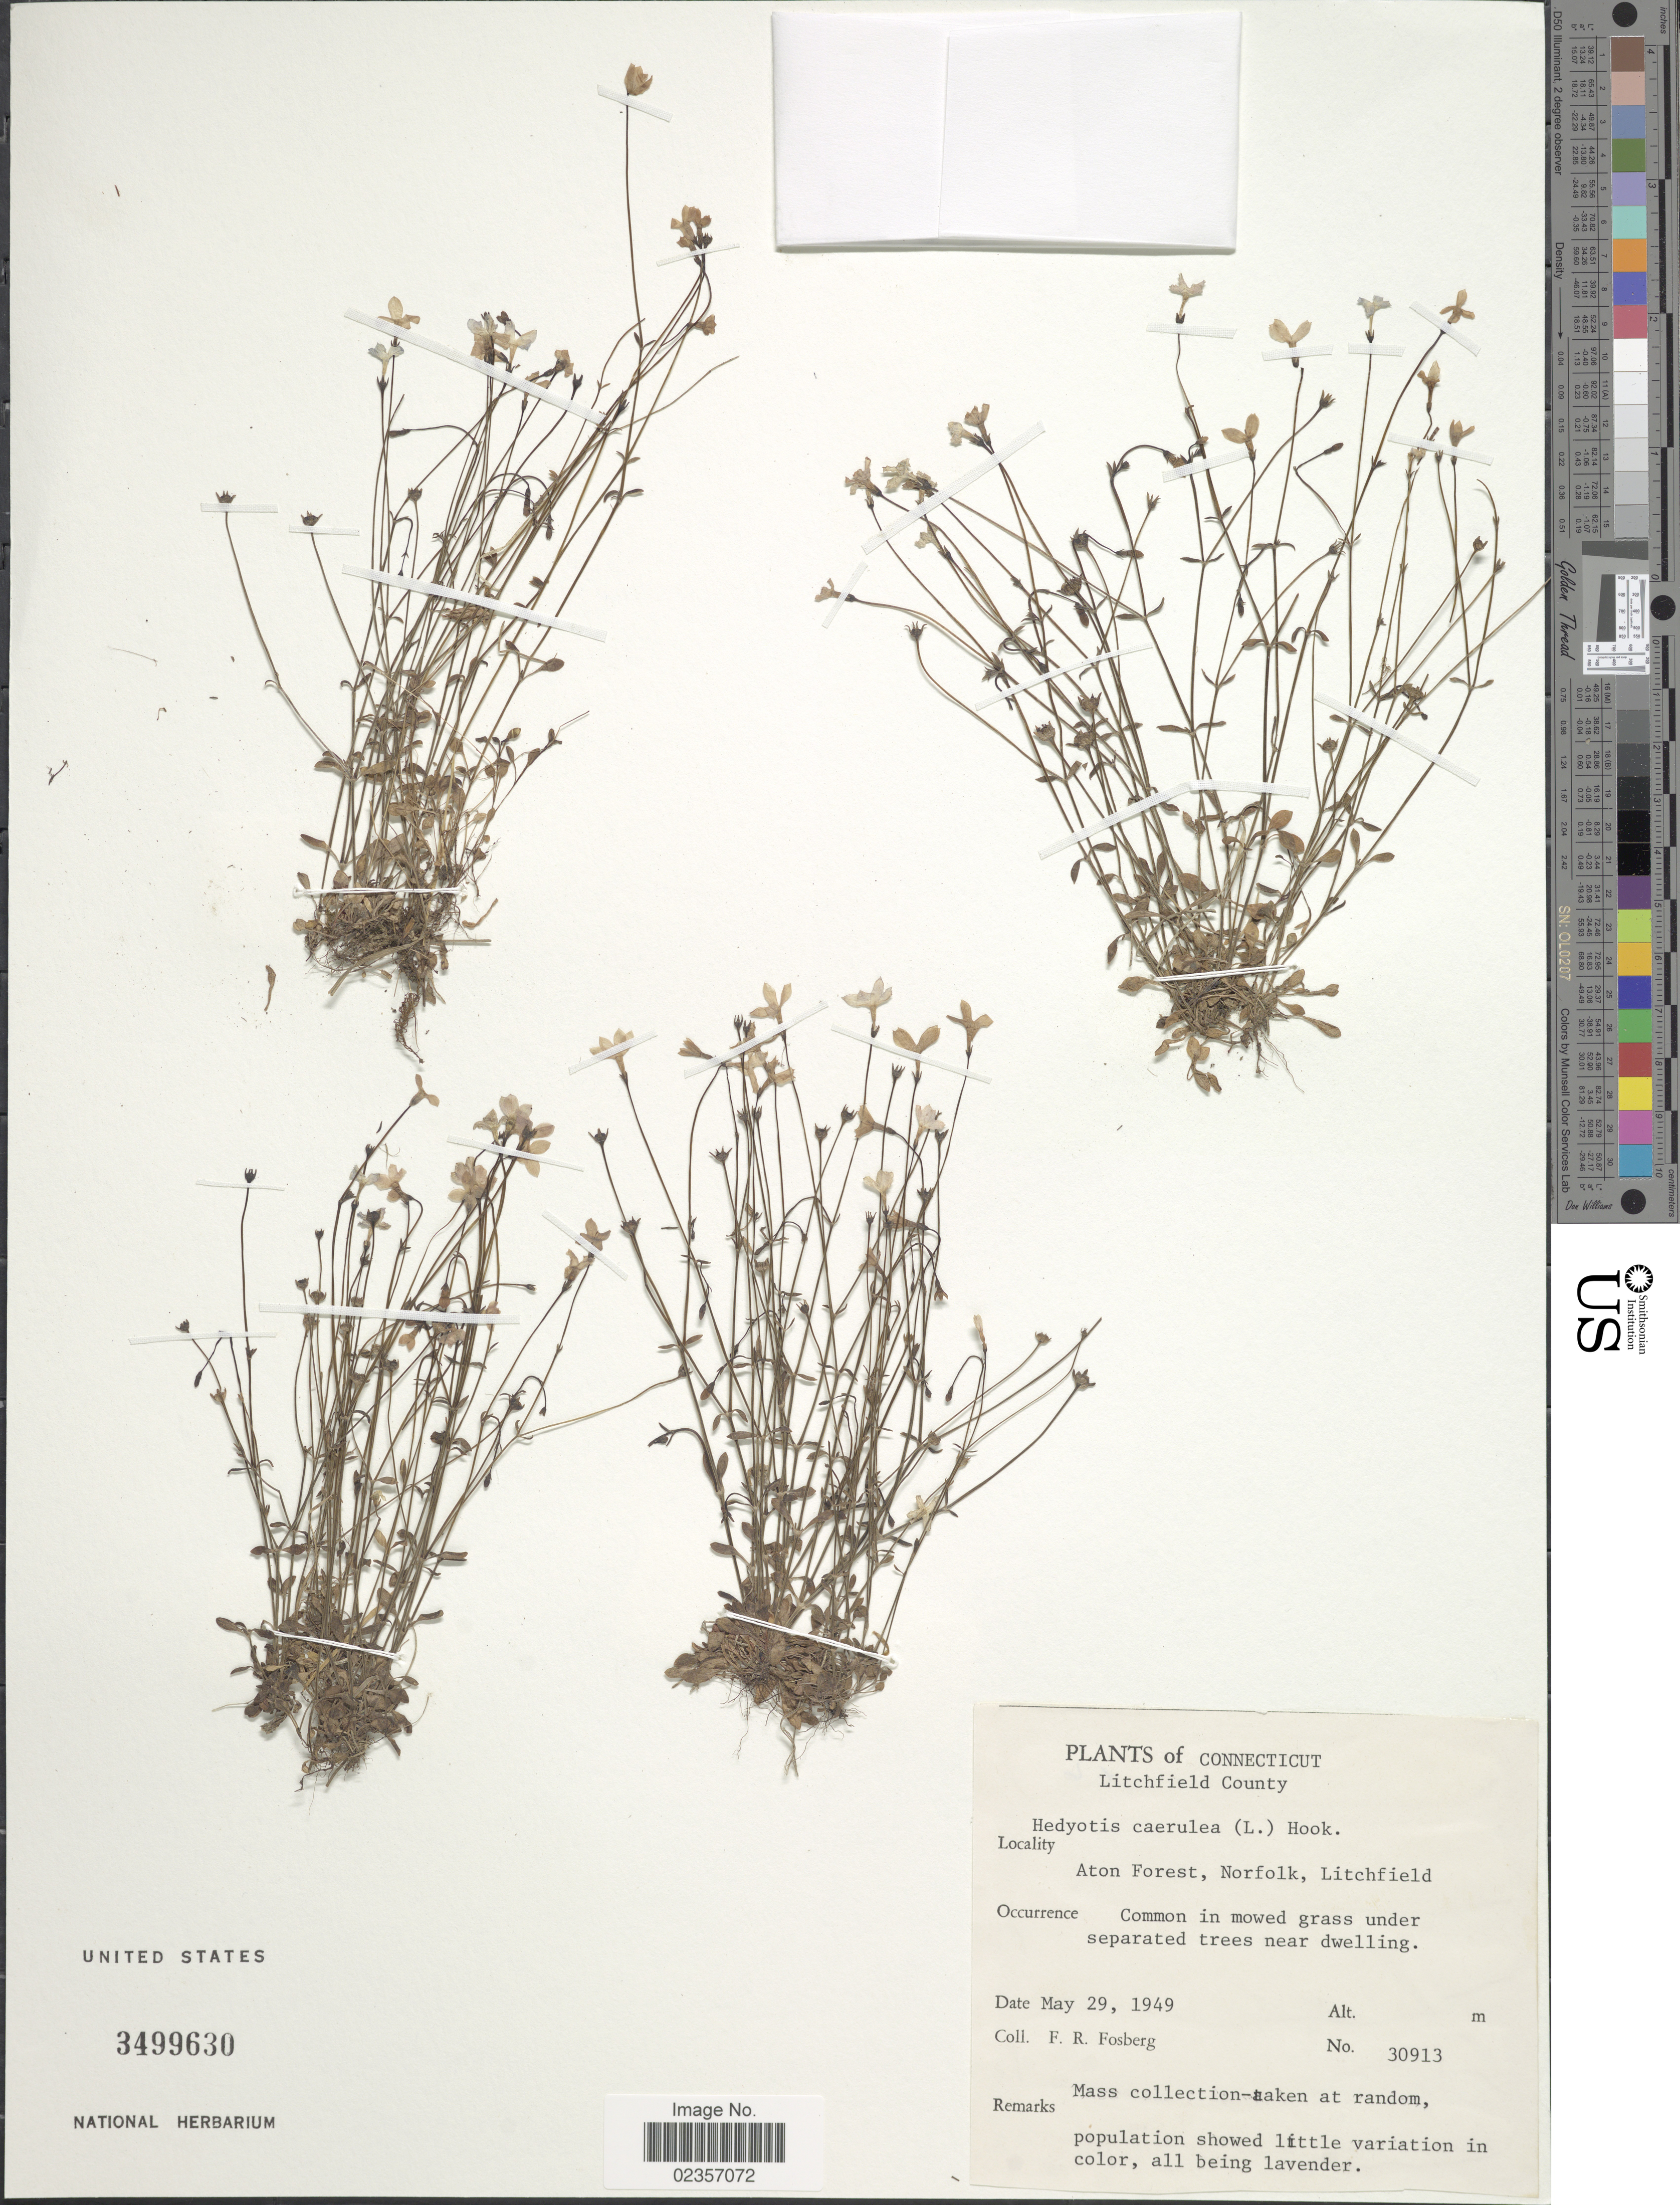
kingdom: Plantae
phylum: Tracheophyta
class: Magnoliopsida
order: Gentianales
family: Rubiaceae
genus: Houstonia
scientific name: Houstonia caerulea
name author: L.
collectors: F. R. Fosberg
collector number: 30913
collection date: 1949-05-29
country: United States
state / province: Connecticut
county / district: Litchfield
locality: Litchfield County, Aton Forest, Norfolk, Litchfield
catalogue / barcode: US 3499630